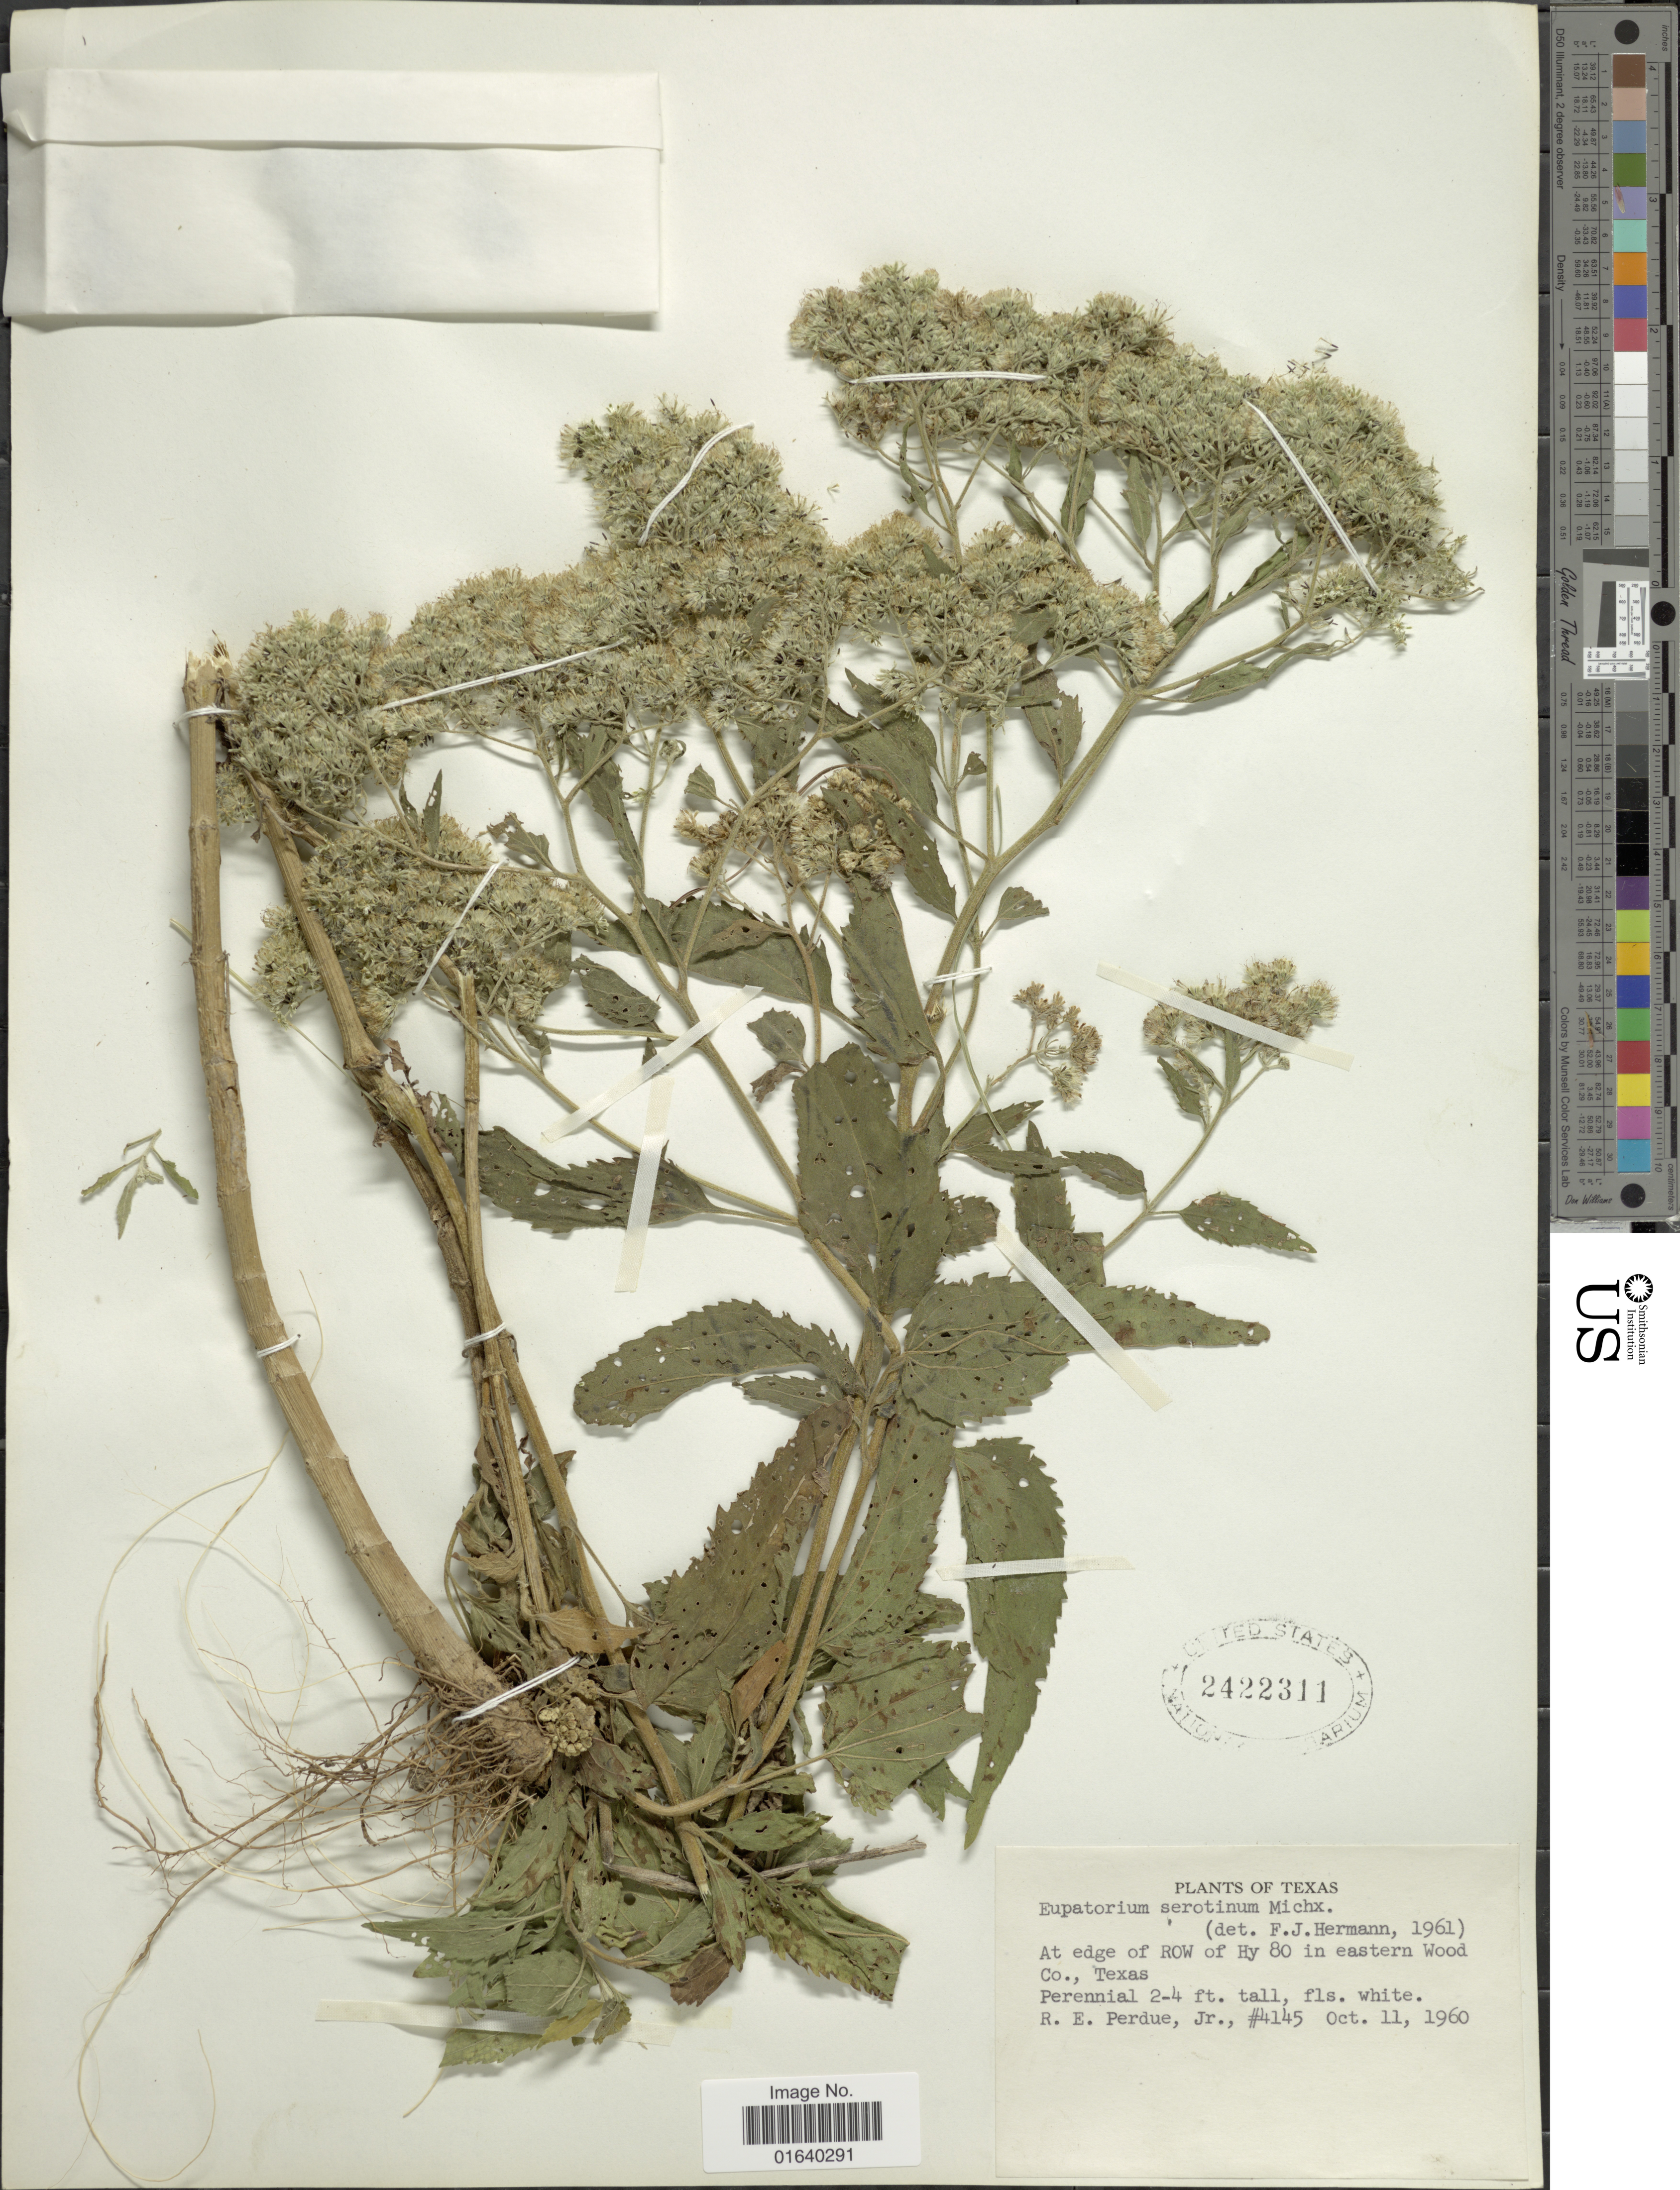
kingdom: Plantae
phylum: Tracheophyta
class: Magnoliopsida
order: Asterales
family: Asteraceae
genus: Eupatorium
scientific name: Eupatorium serotinum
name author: Michx.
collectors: R. E. Perdue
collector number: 4145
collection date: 1960-10-11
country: United States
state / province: Texas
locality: At edge of ROW of Hy 80 in eastern Wood Co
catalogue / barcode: US 2422311